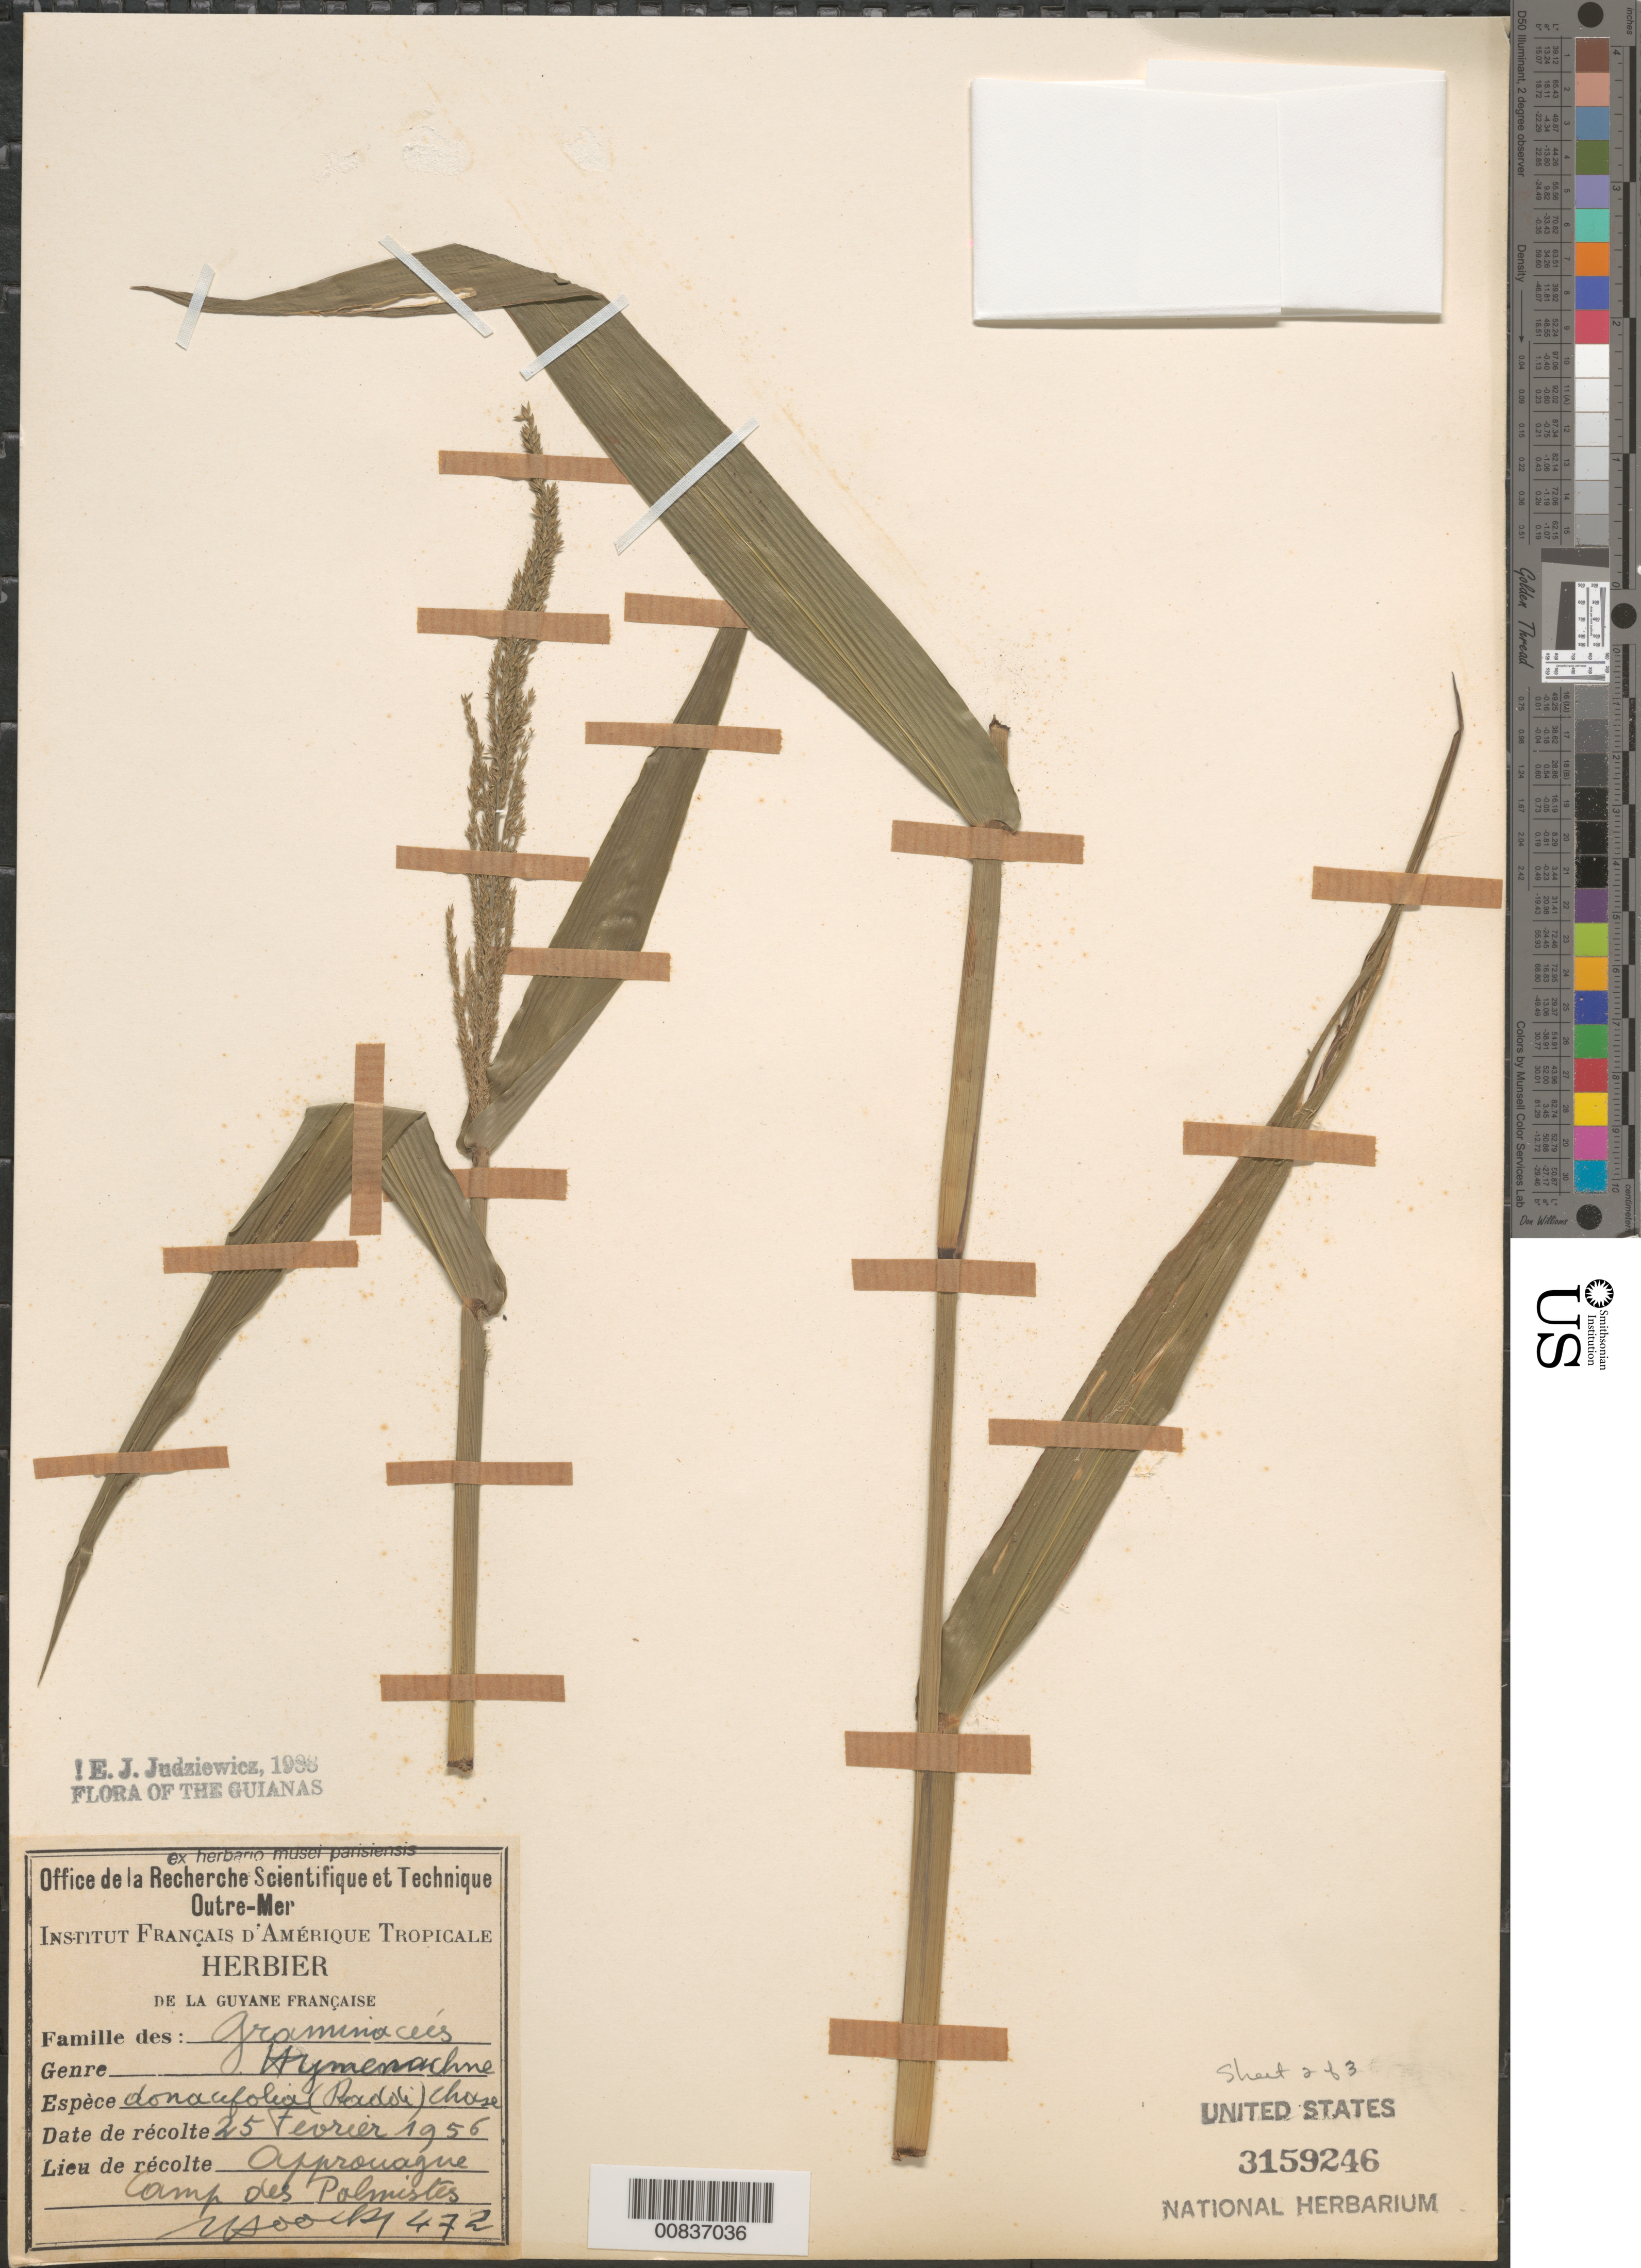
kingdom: Plantae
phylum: Tracheophyta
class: Liliopsida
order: Poales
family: Poaceae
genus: Hymenachne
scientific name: Hymenachne donacifolia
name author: (Raddi) Chase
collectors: J. Hoock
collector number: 472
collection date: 1956-02-25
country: French Guiana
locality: The Guianas. Guyane Française. Approuague. Camp des Palmistes.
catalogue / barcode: US 3159246